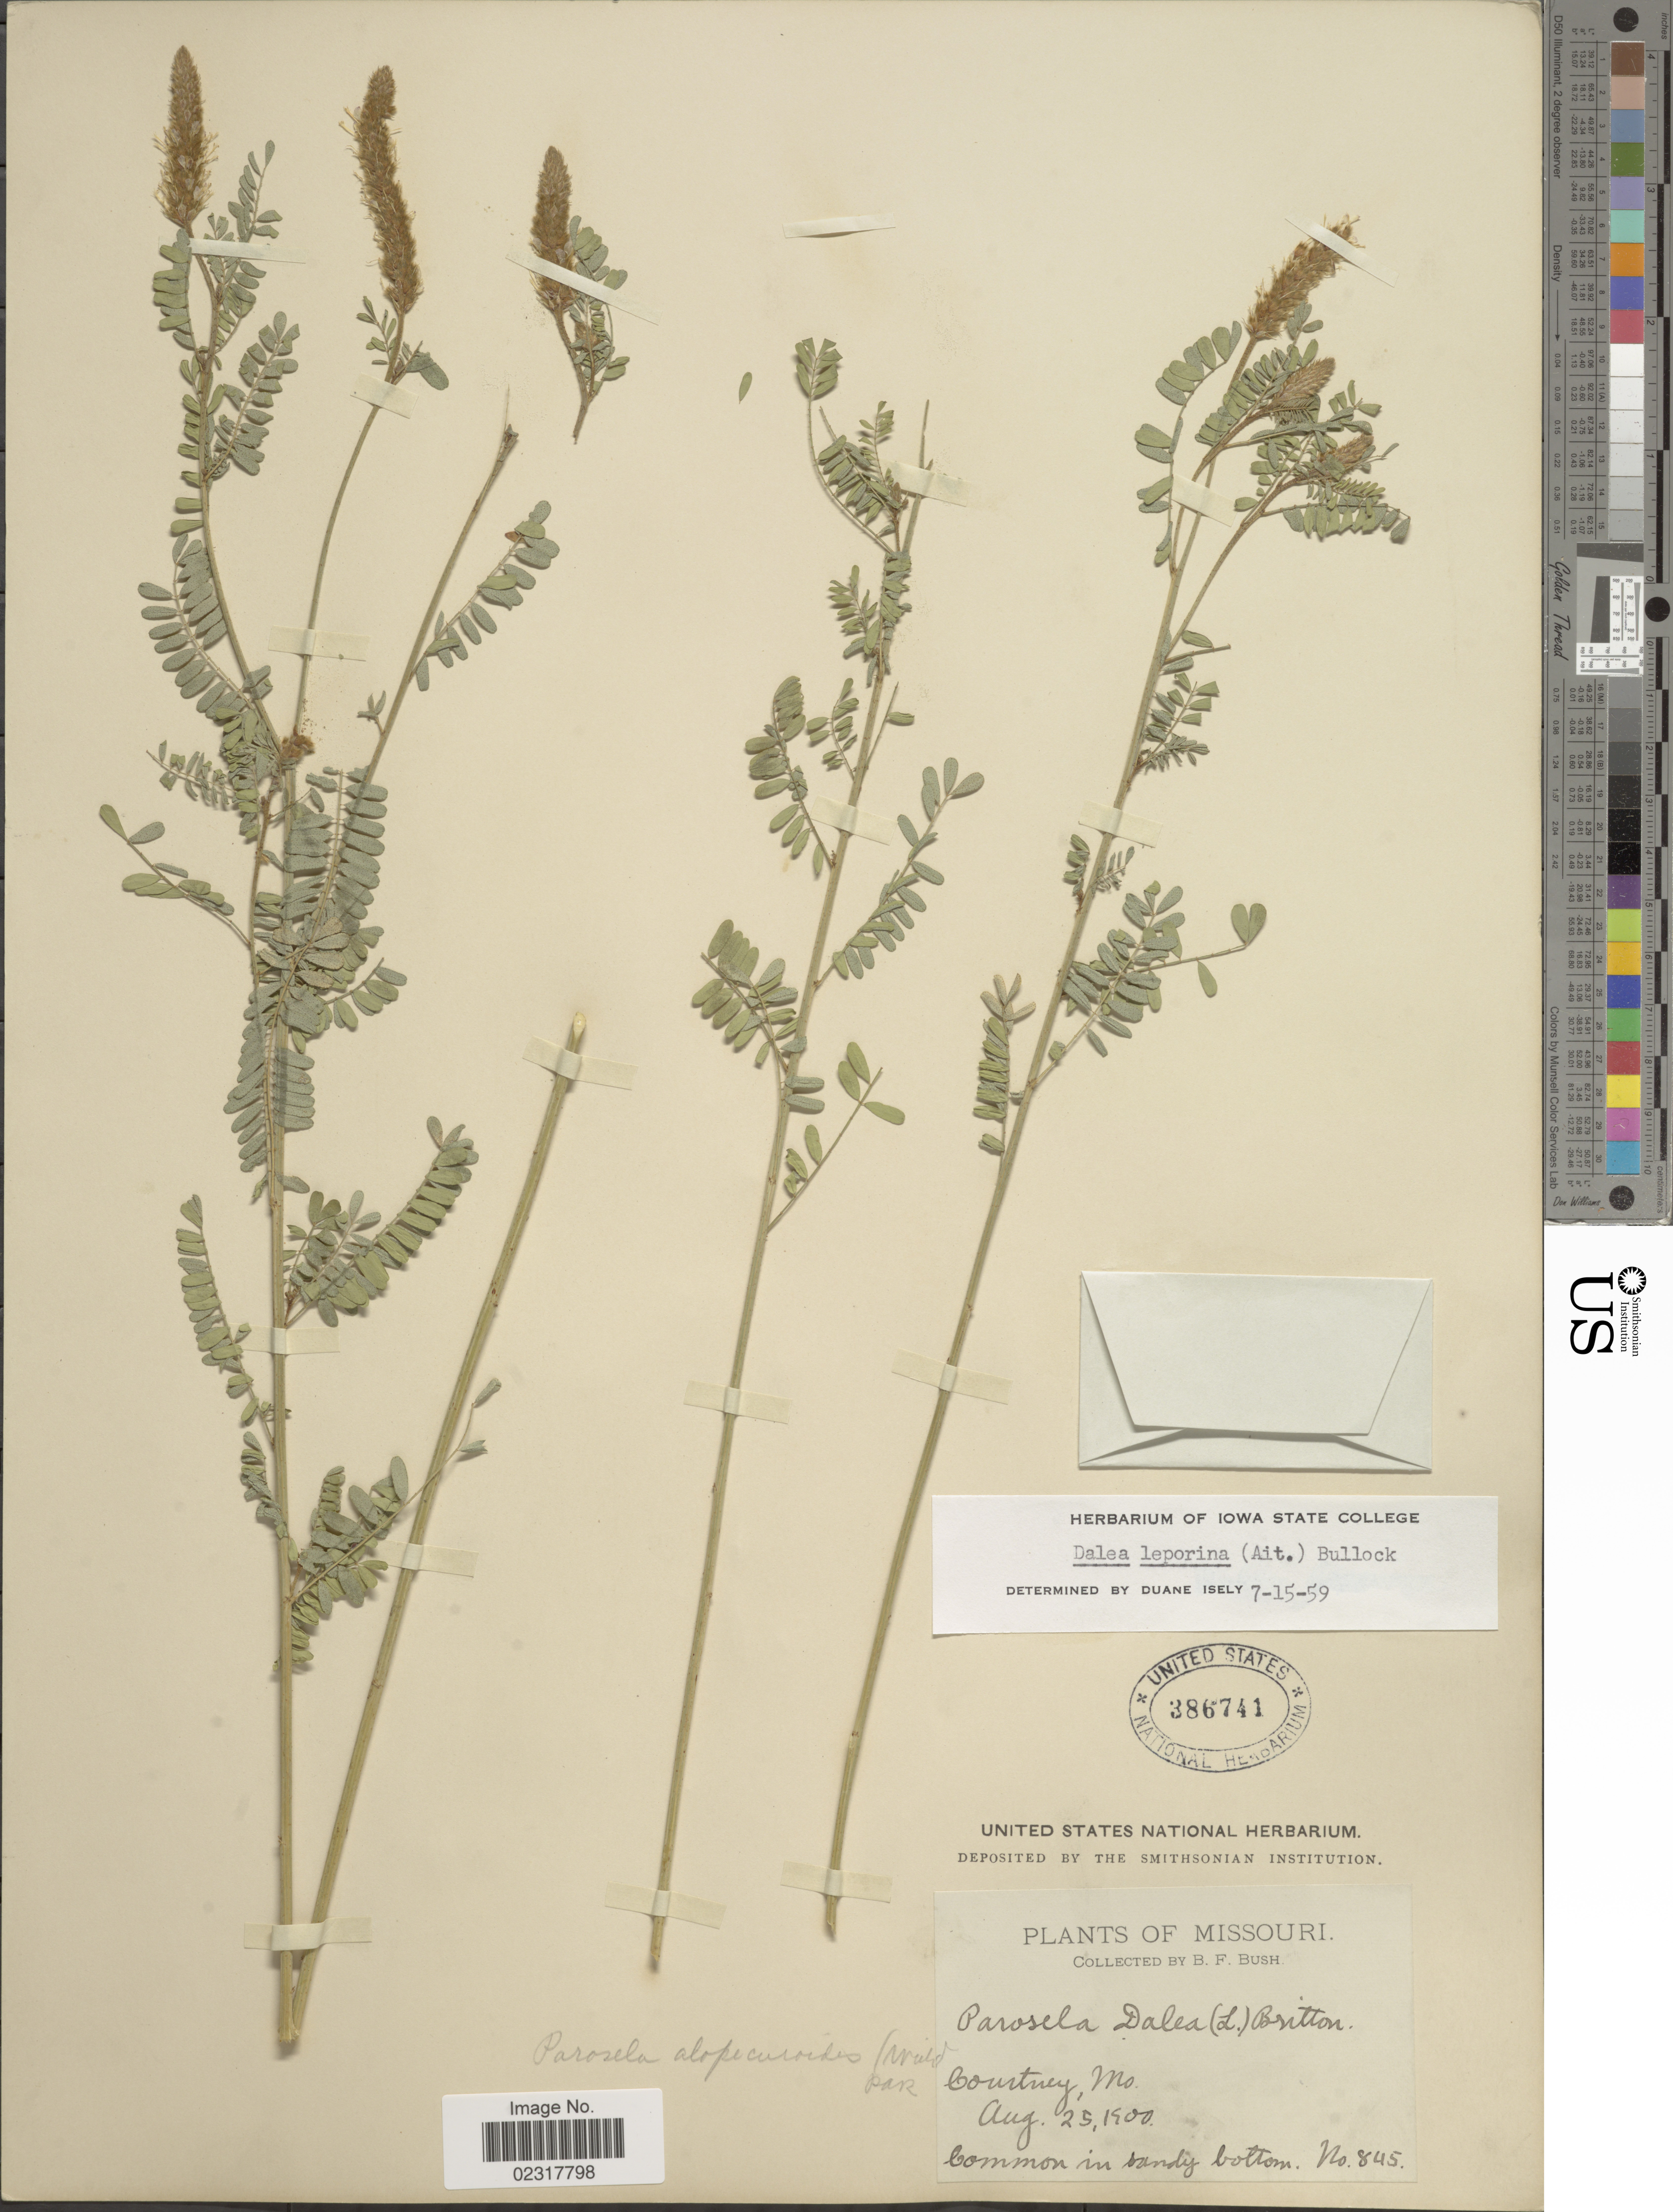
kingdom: Plantae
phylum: Tracheophyta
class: Magnoliopsida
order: Fabales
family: Fabaceae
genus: Dalea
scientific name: Dalea leporina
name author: (Aiton) Bullock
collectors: B. F. Bush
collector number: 845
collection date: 1900-08-25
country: United States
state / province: Missouri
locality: Courtney, Mo.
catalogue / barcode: US 386741